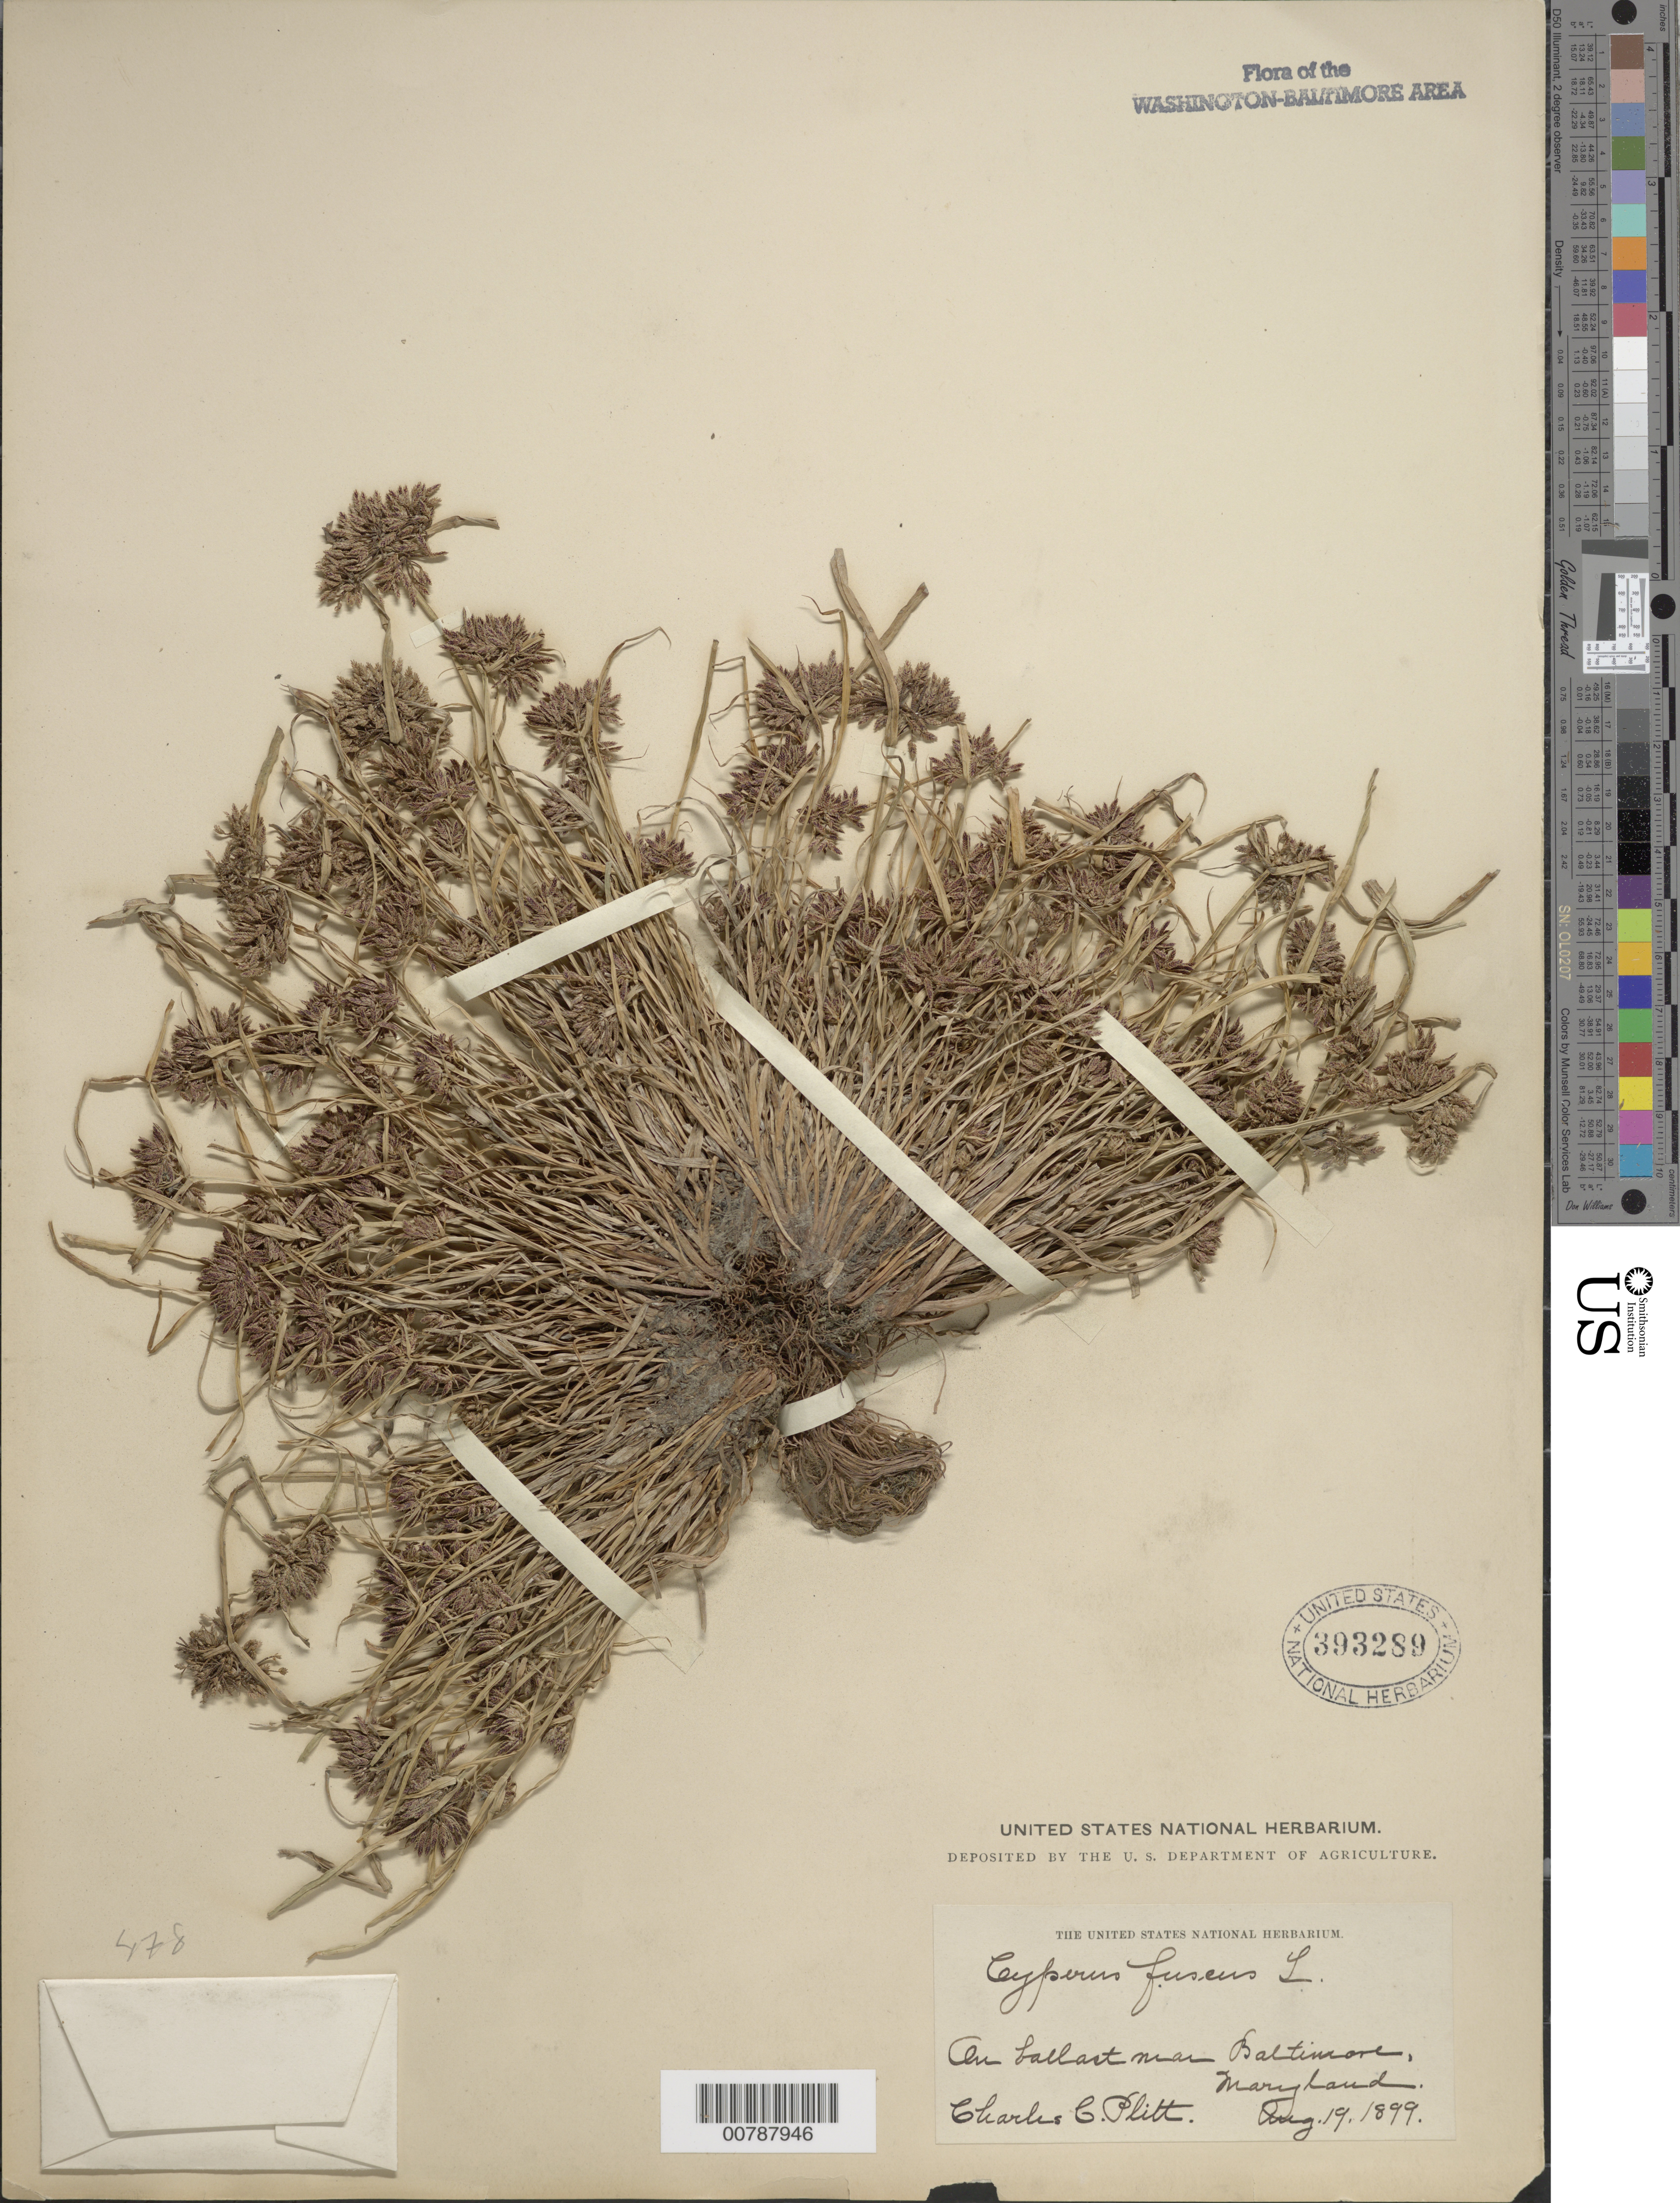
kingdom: Plantae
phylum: Tracheophyta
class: Liliopsida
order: Poales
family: Cyperaceae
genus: Cyperus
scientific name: Cyperus fuscus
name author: L.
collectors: C. Plitt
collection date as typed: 19 Aug 1899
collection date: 1899-08-19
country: United States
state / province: Maryland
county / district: Baltimore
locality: On Ballast near Baltimore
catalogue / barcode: US 393289